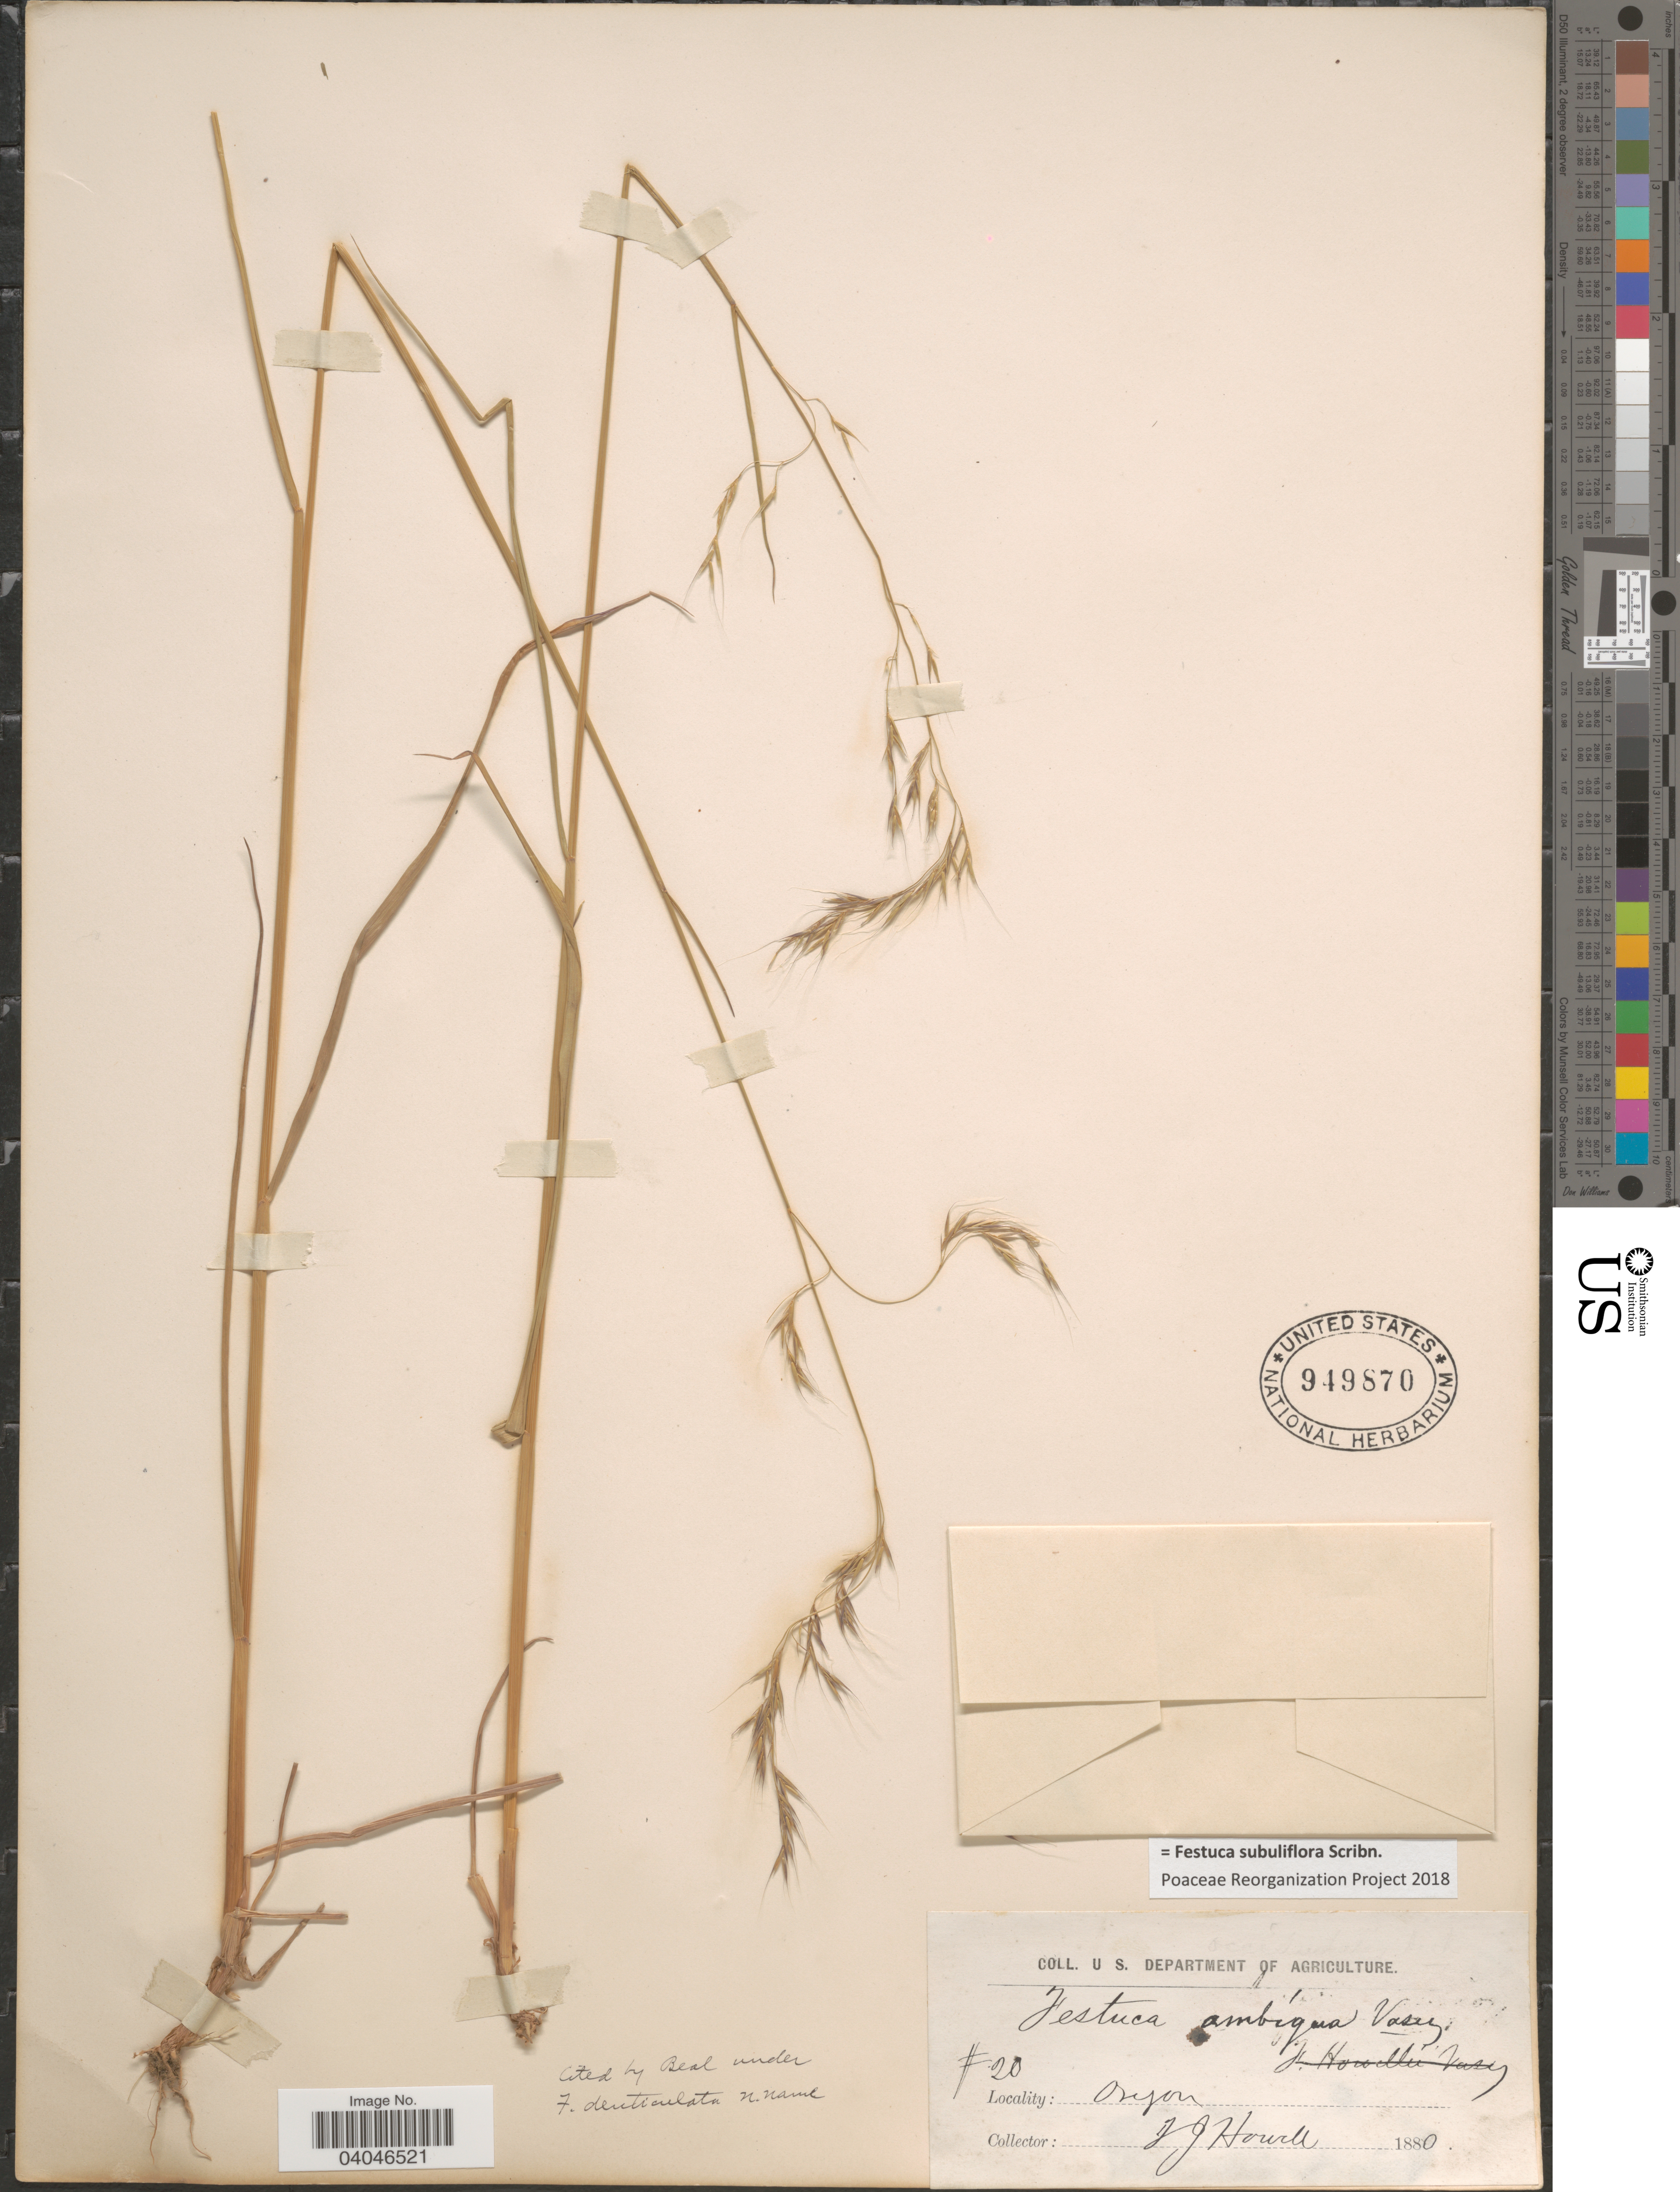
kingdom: Plantae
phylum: Tracheophyta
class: Liliopsida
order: Poales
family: Poaceae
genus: Festuca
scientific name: Festuca subuliflora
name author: Scribn.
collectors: T. J. Howell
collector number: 20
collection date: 1880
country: United States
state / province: Oregon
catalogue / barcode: US 949870